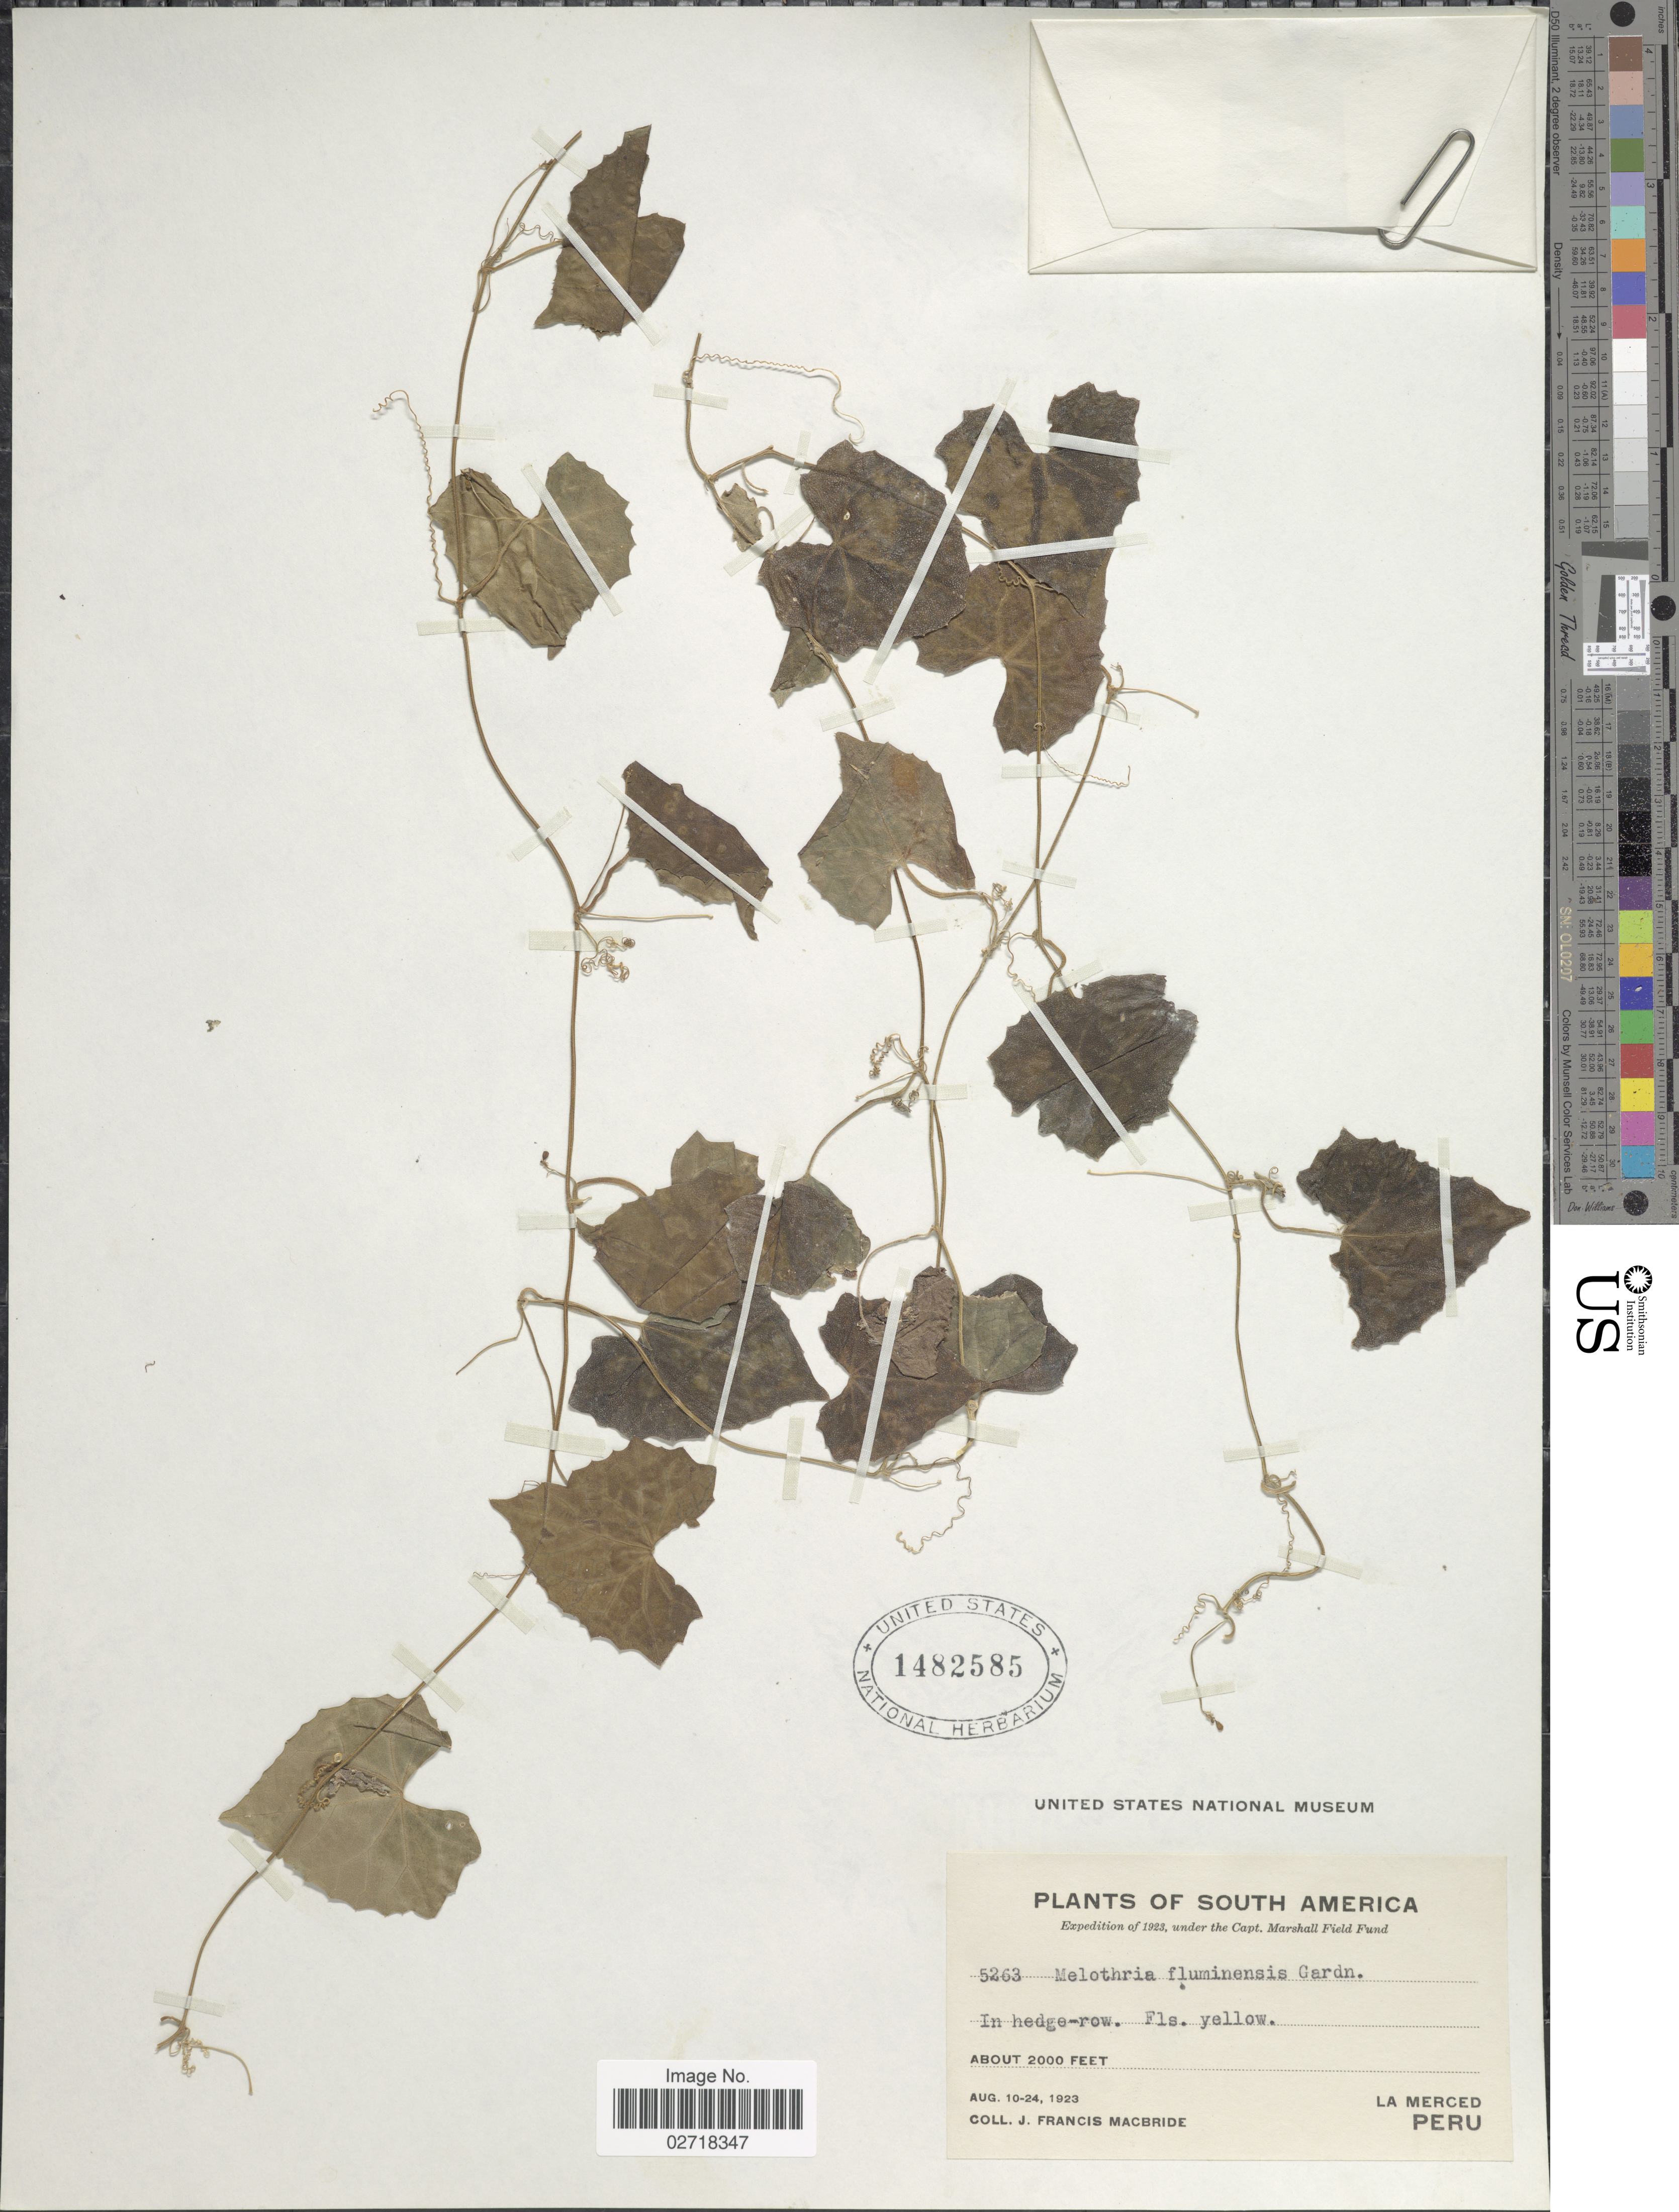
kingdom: Plantae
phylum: Tracheophyta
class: Magnoliopsida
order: Cucurbitales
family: Cucurbitaceae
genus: Melothria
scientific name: Melothria pendula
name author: L.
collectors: J. F. Macbride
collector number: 5263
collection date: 1923-08-10/1923-08-24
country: Peru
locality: La Merced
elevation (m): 610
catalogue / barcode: US 1482585